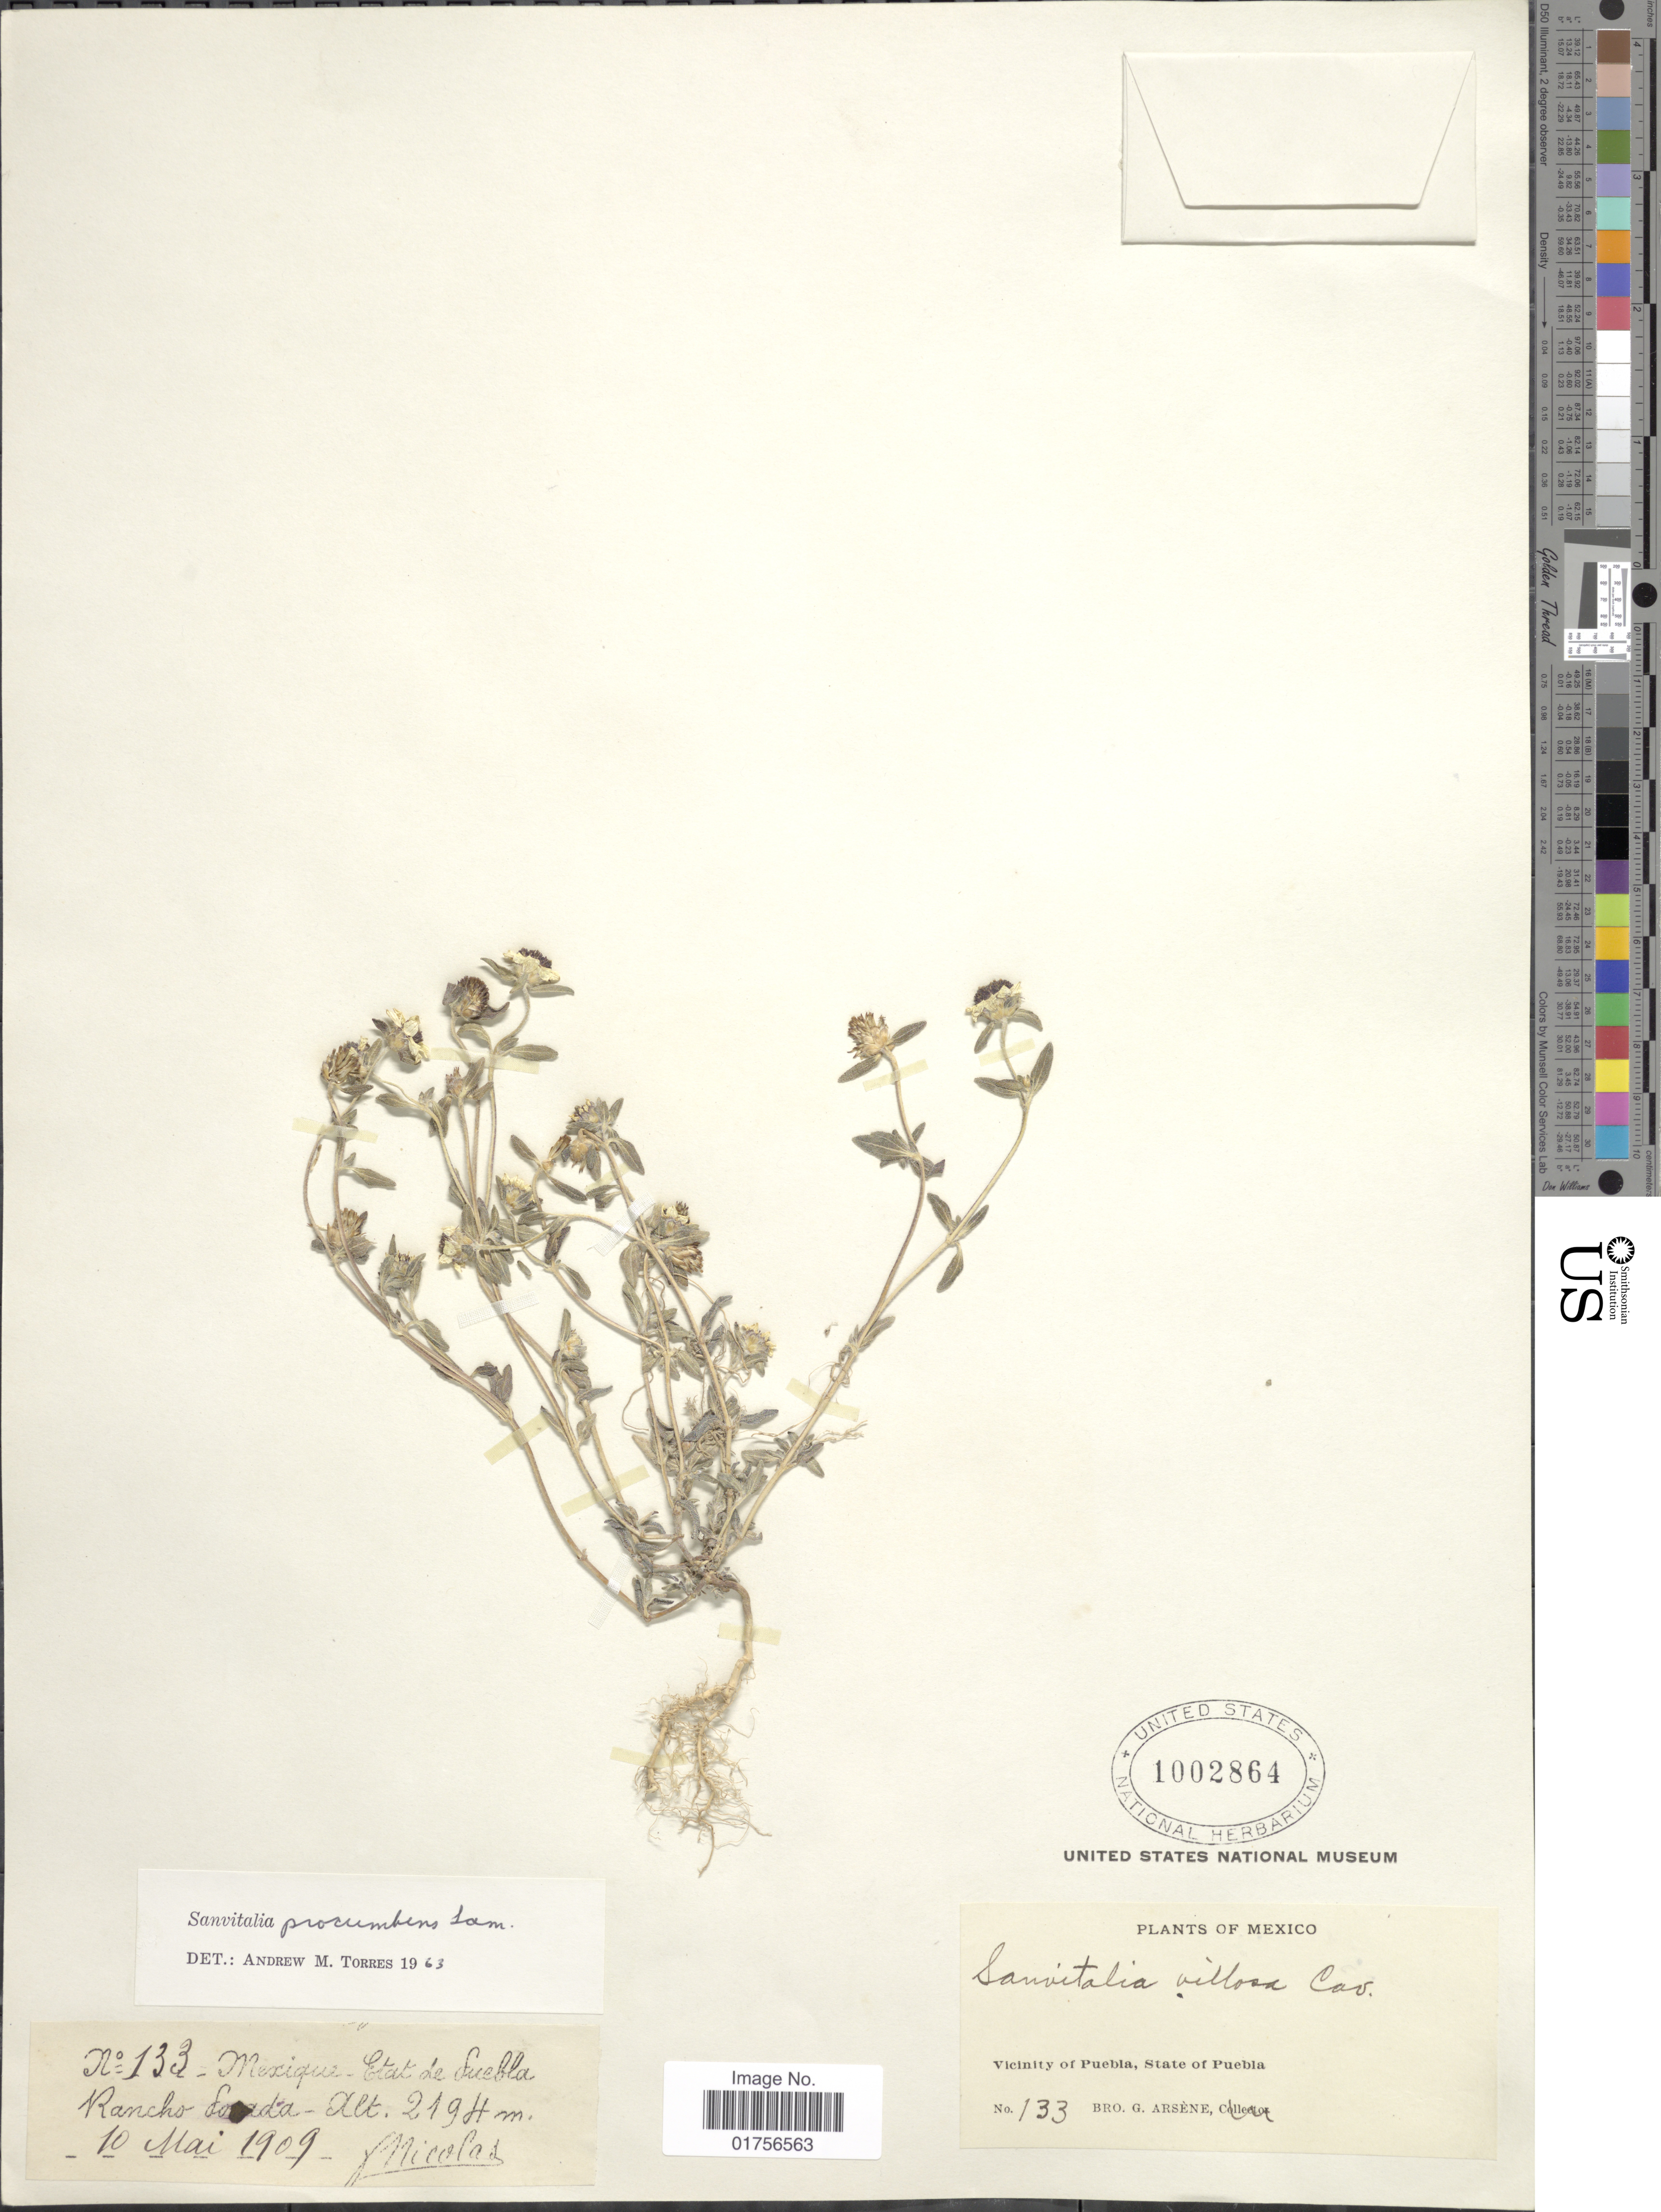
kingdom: Plantae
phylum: Tracheophyta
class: Magnoliopsida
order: Asterales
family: Asteraceae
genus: Sanvitalia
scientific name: Sanvitalia procumbens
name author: Lam.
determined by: Skibicki, Samuel V.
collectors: Bro. G. Arsène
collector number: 133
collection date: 1909-05-10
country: Mexico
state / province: Puebla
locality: Mexique, Etat de Puebla, Rancho Posada [interpreted], Vicinity of Puebla, State of Puebla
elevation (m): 2194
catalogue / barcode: US 1002864